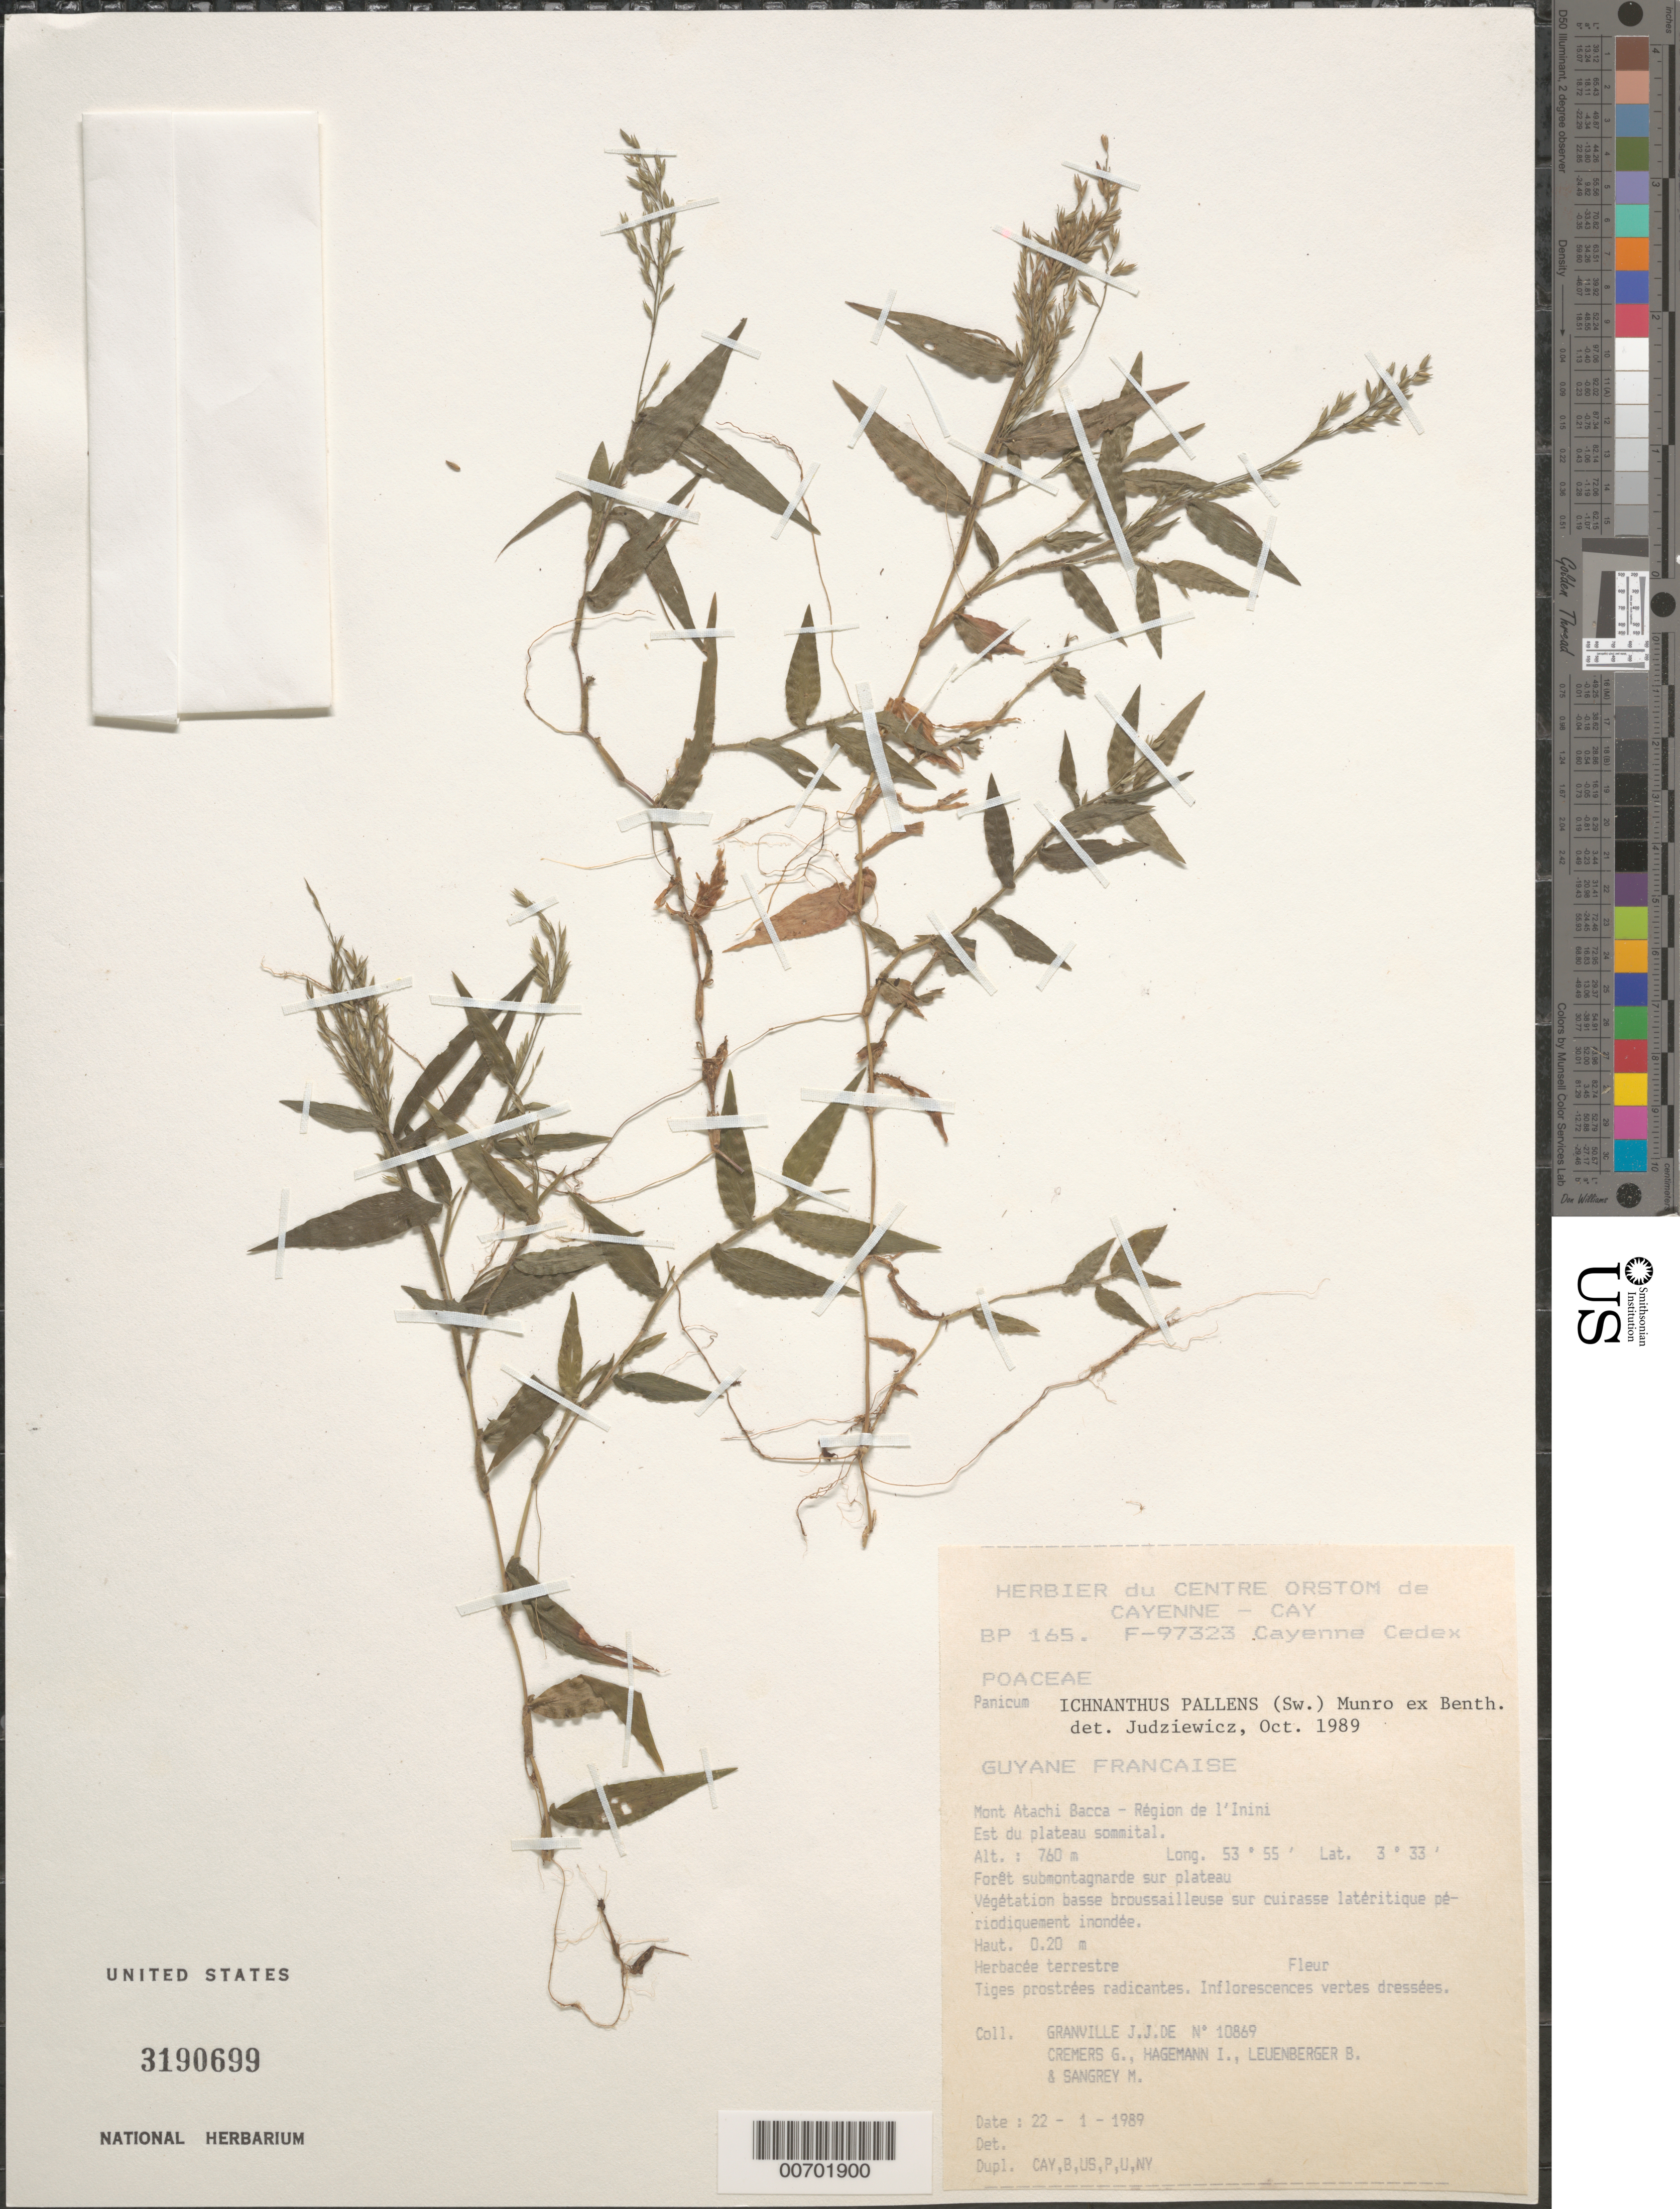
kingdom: Plantae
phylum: Tracheophyta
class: Liliopsida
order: Poales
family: Poaceae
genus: Ichnanthus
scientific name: Ichnanthus pallens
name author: (Sw.) Munro ex Benth.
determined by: Judziewicz, E. J.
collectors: J.-J. de Granville, G. Cremers, J. Hagemann, B. E. Leuenberger & M. S. Sangrey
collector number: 10869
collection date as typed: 22-Jan-89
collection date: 1989-01-22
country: French Guiana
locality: Mont Atachi Bacca, région de l'Inini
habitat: Forêt submontagnarde sur plateau; végètation basse broussailleuse sur cuirasse latérique périodiquement inondée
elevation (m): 760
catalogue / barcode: US 3190699